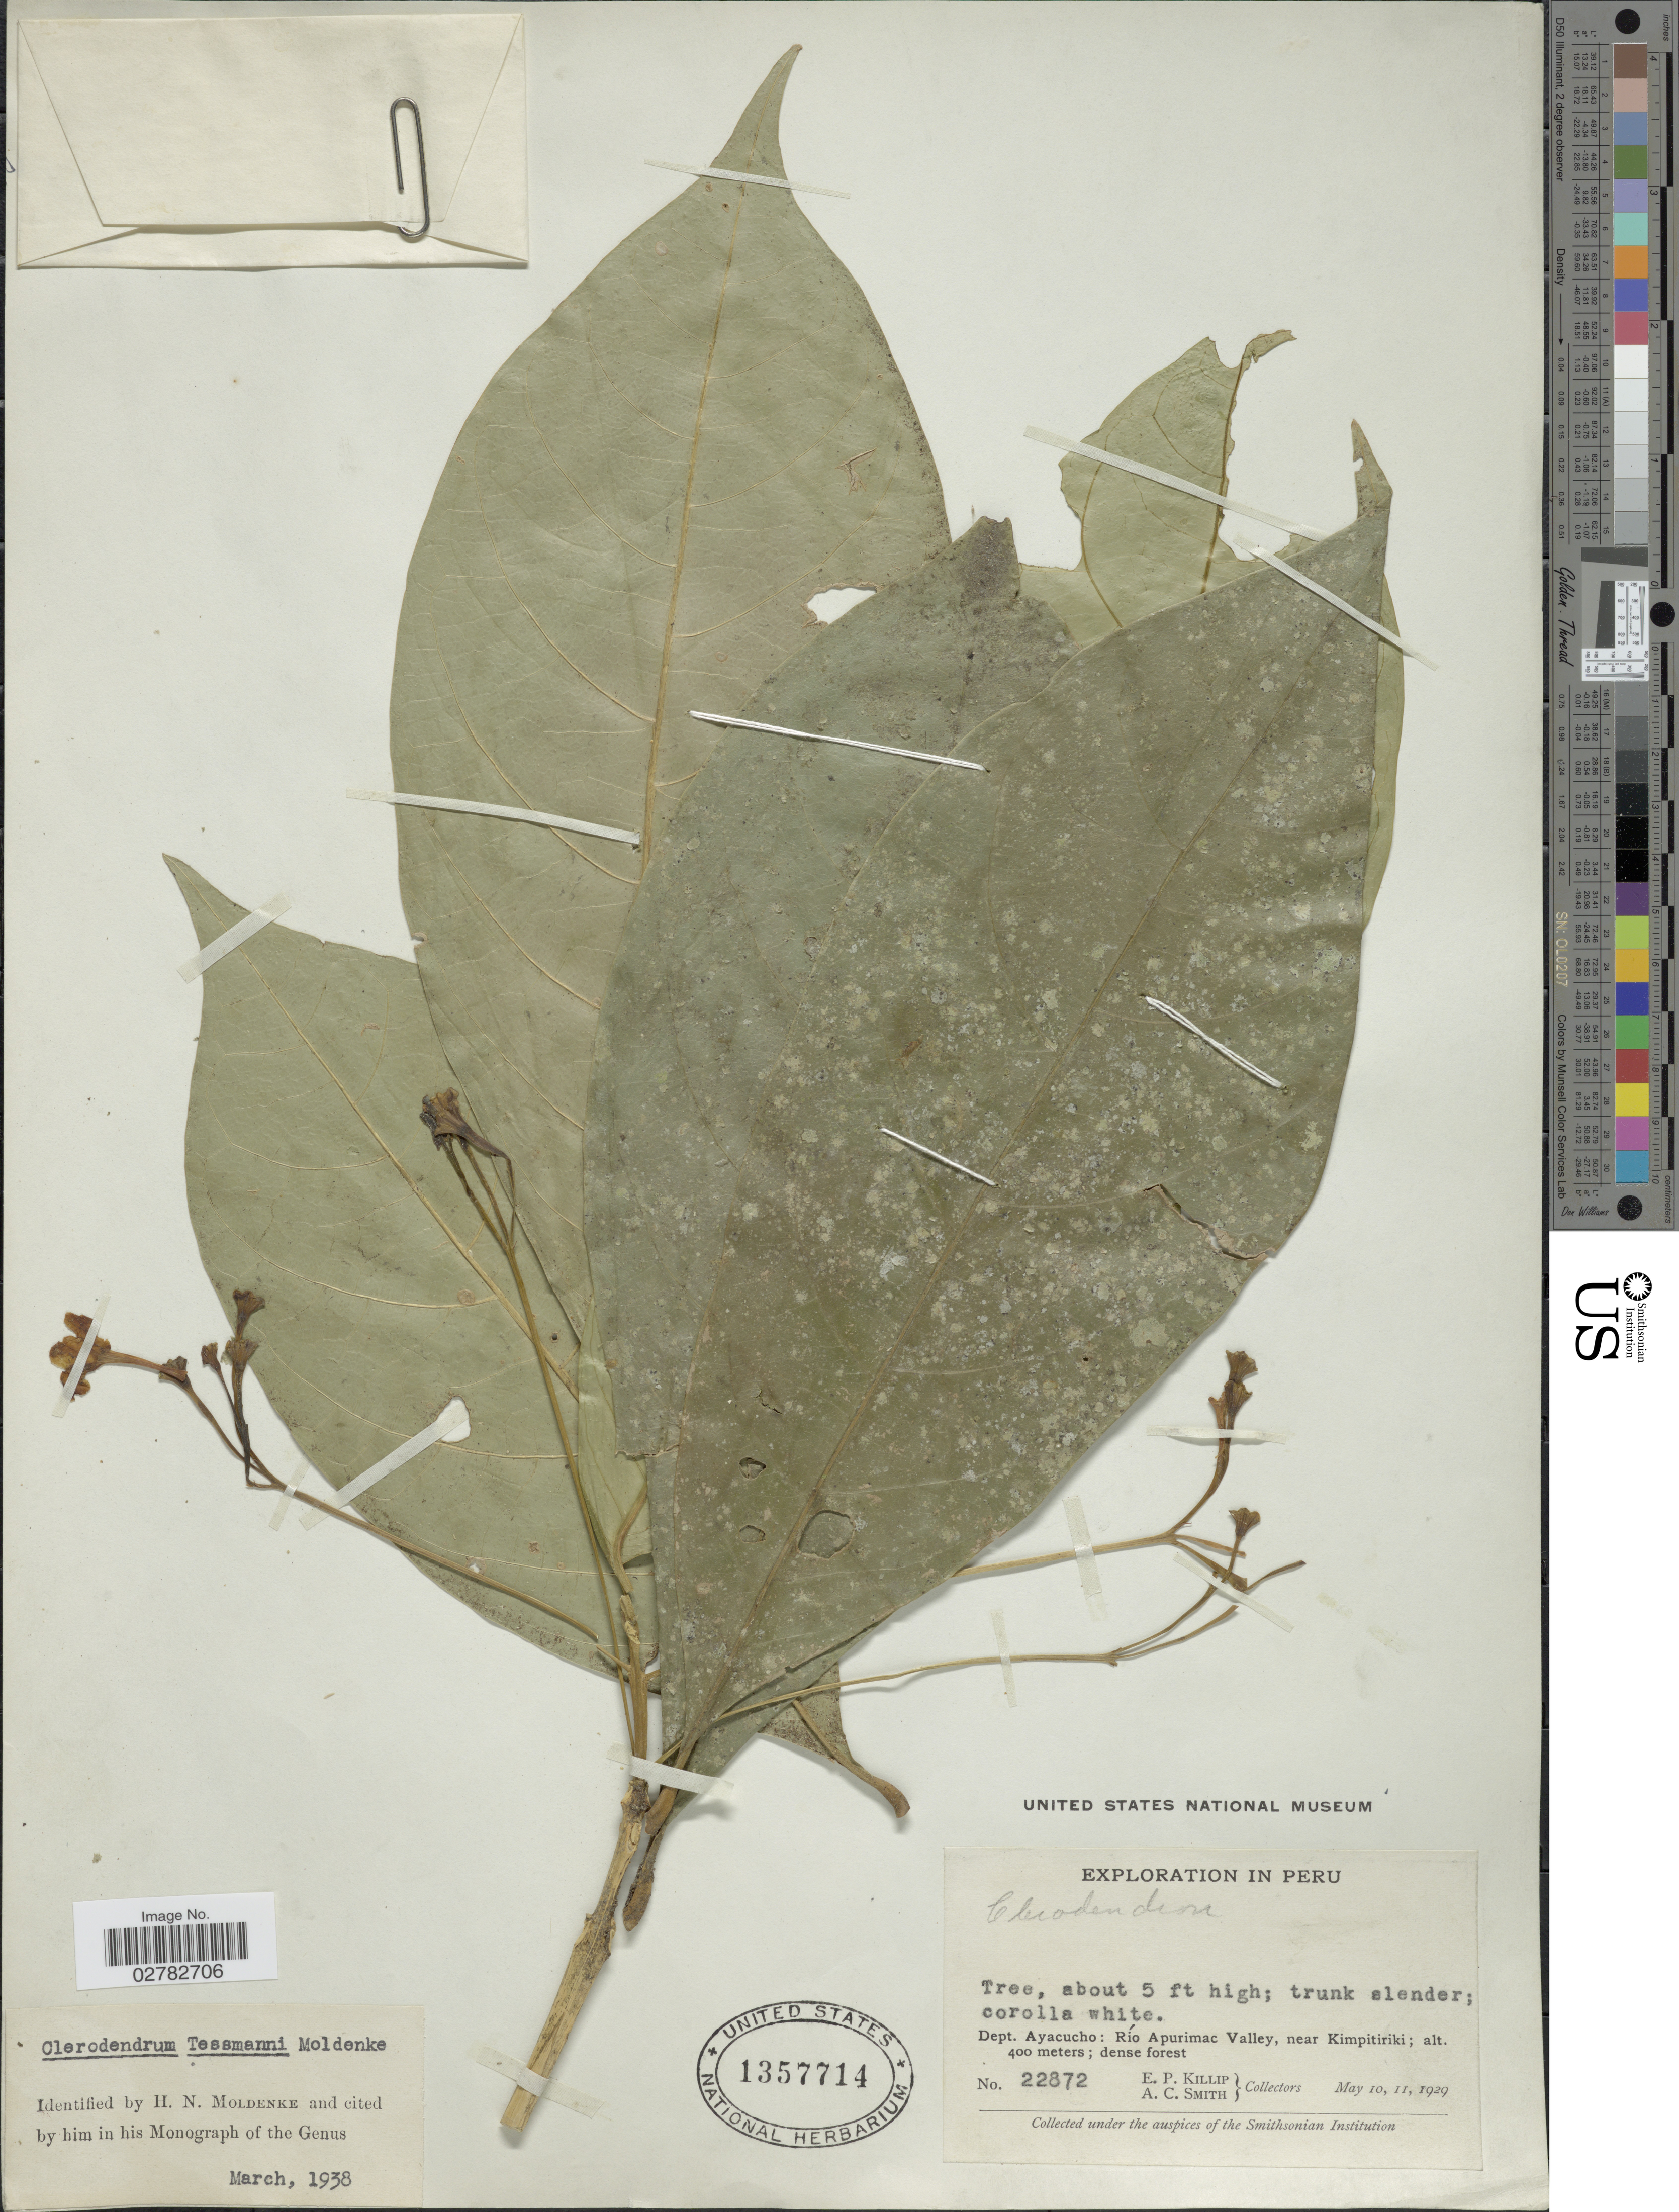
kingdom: Plantae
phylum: Tracheophyta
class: Magnoliopsida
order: Lamiales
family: Lamiaceae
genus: Clerodendrum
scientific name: Clerodendrum tessmannii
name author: Moldenke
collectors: E. P. Killip & A. C. Smith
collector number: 22872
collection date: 1929-05-10/1929-05-11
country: Peru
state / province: Ayacucho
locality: Dept. Ayacucho: Río Apurimac Valley, near Kimpitiriki.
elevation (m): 400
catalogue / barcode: US 1357714